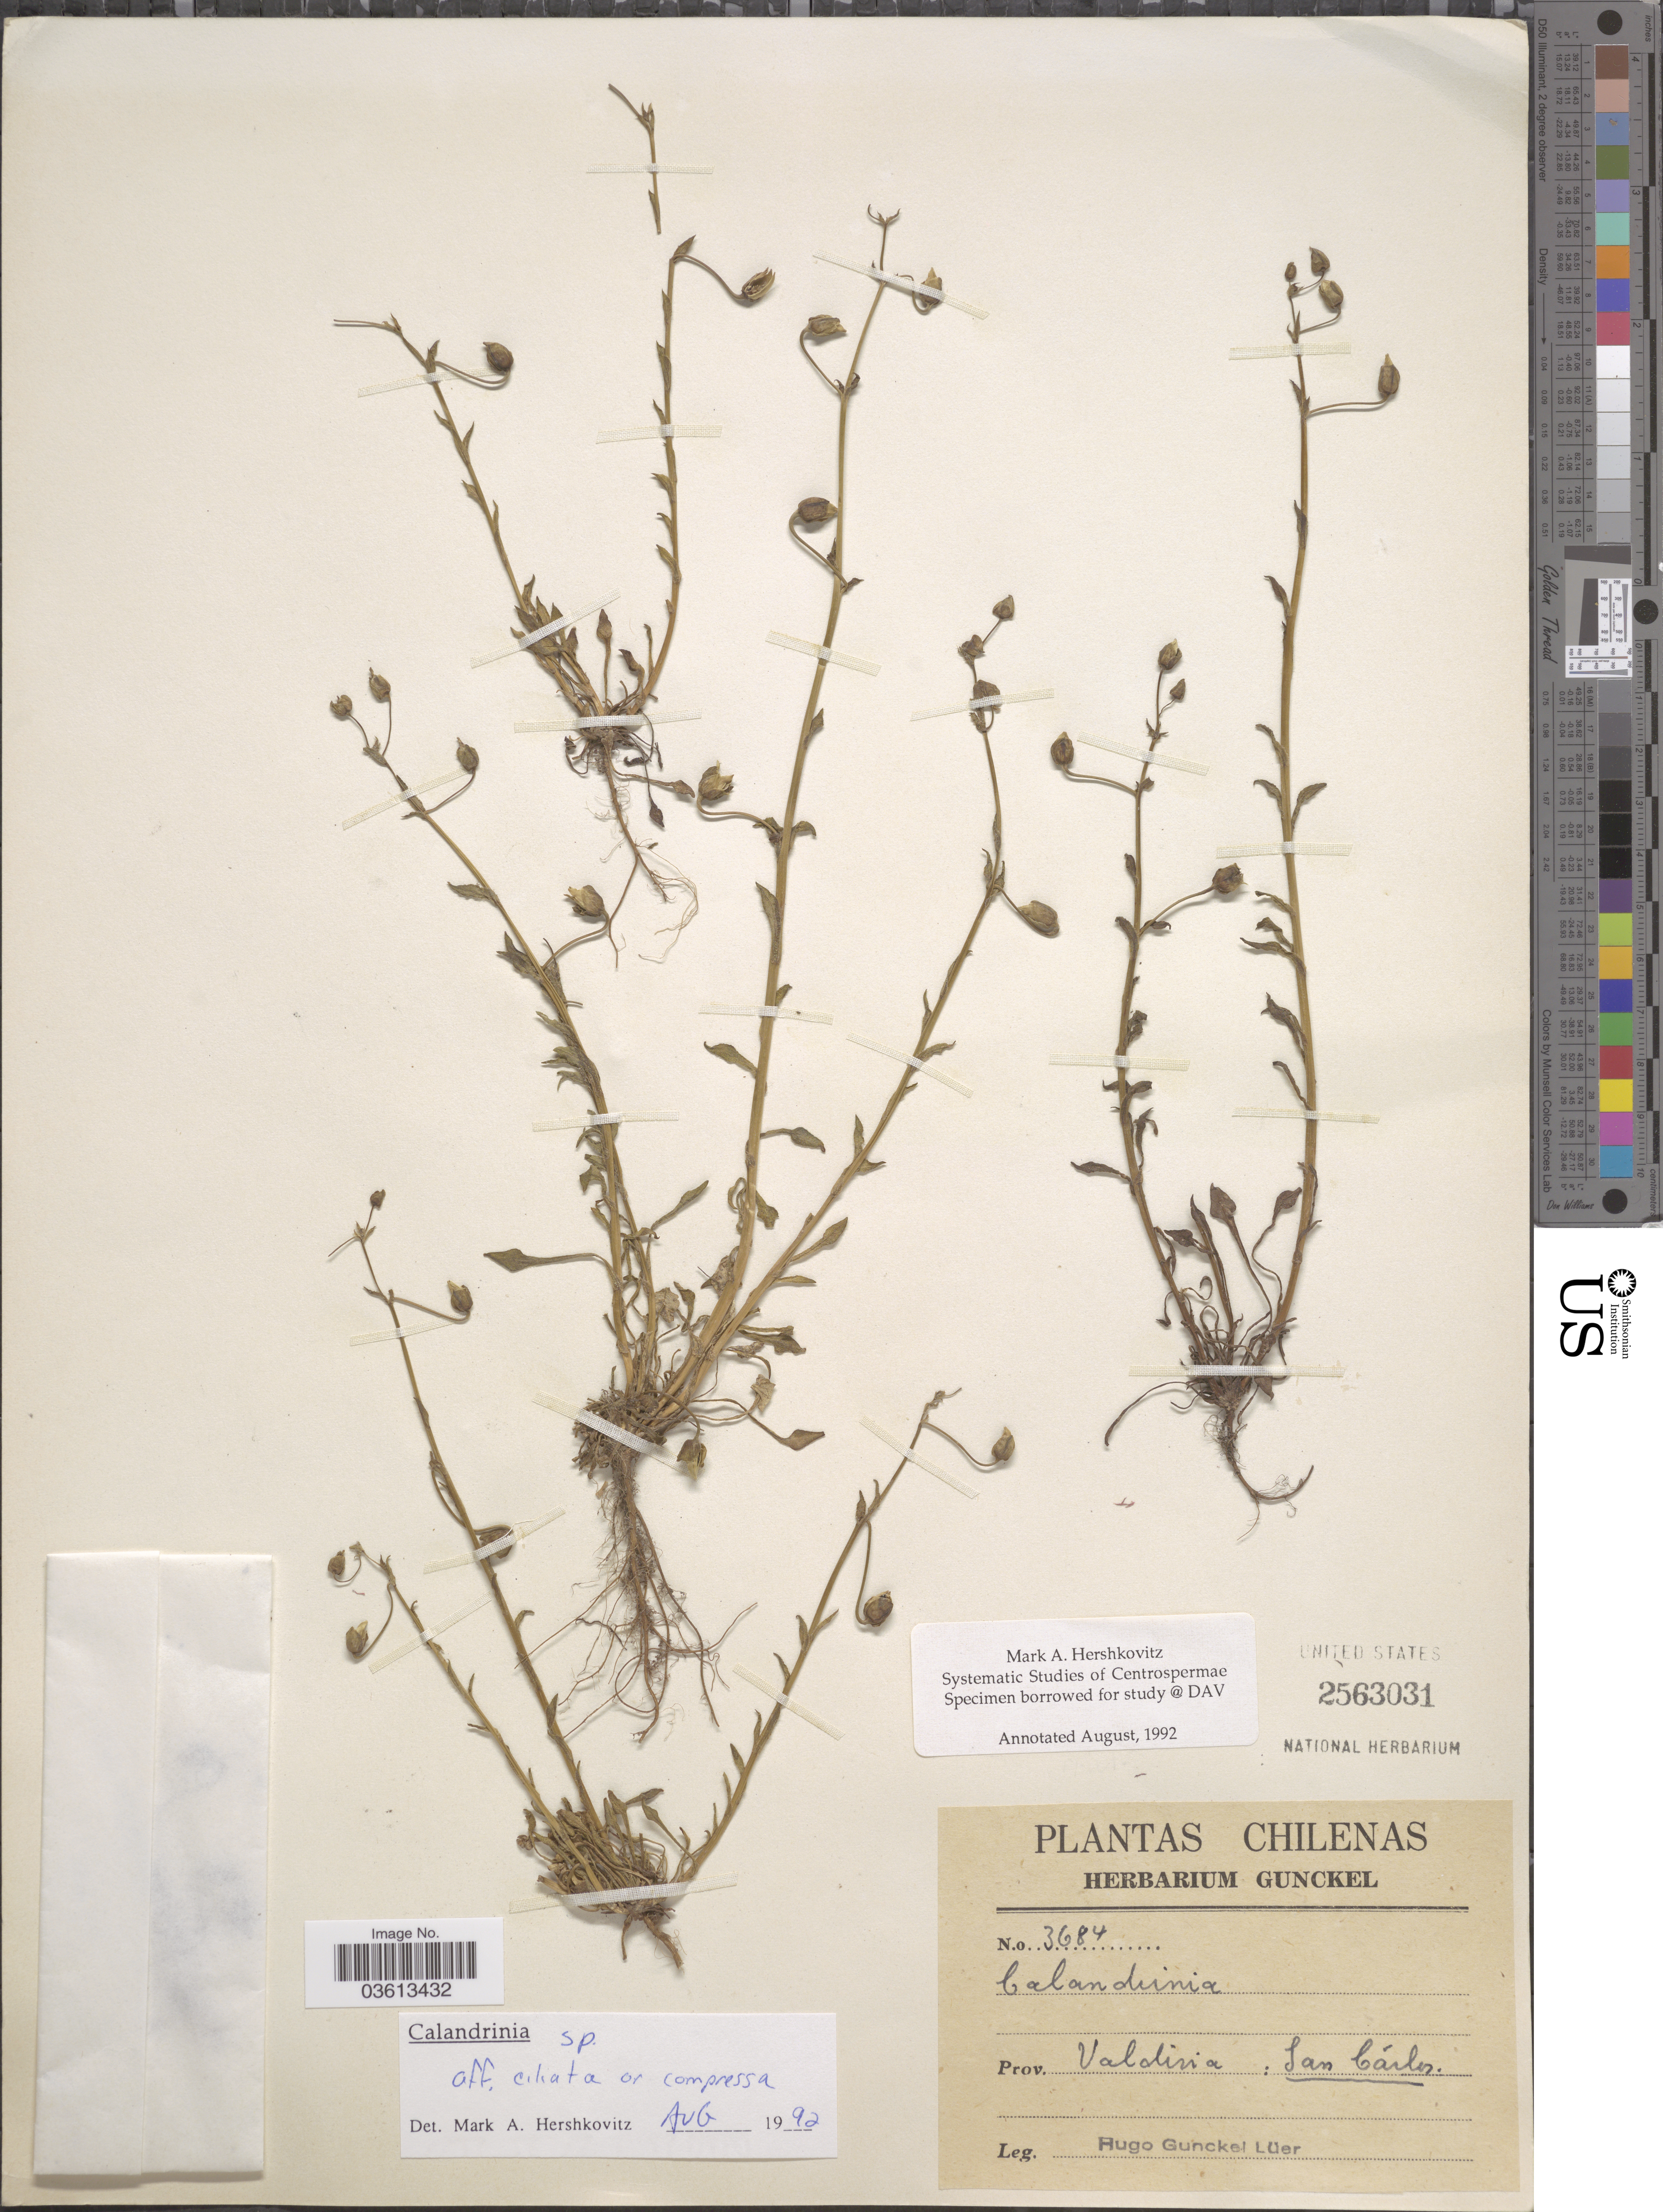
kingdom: Plantae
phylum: Tracheophyta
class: Magnoliopsida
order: Caryophyllales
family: Montiaceae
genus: Calandrinia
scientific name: Calandrinia ciliata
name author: (Ruiz & Pav.) DC.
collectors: H. Gunckel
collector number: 3684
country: Chile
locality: Prov. Valdivia: San Cárlos.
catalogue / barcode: US 2563031